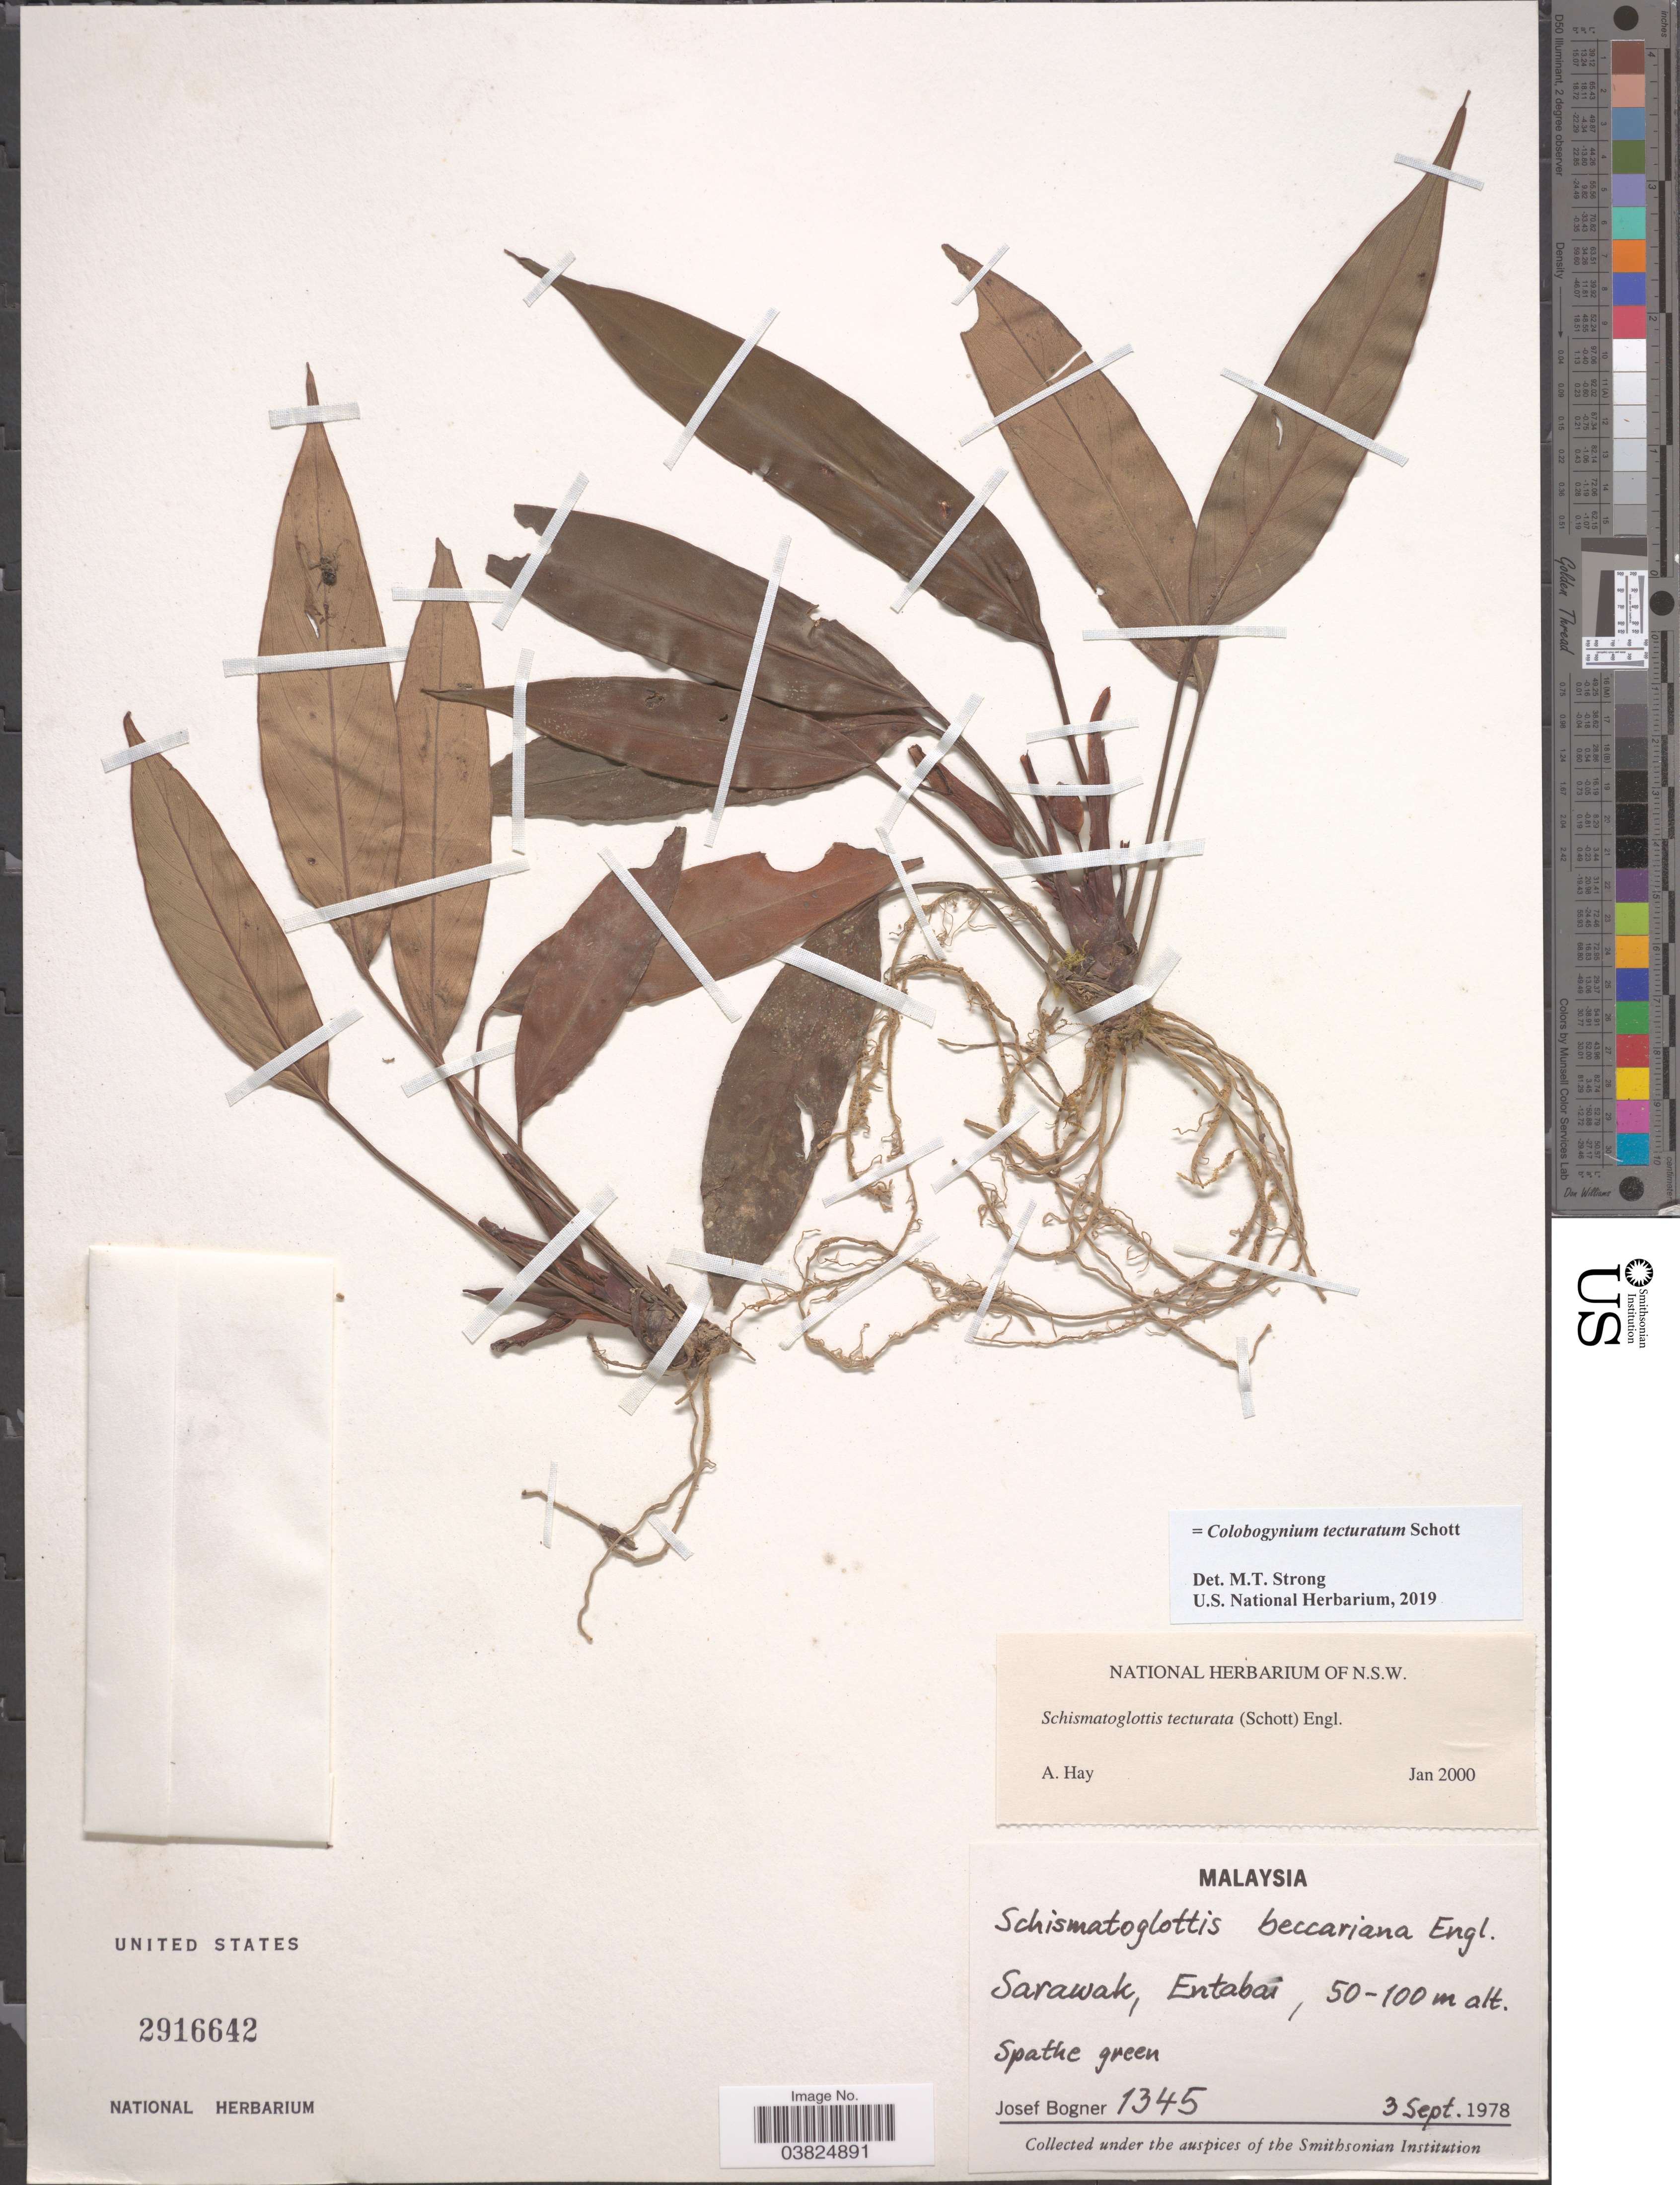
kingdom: Plantae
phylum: Tracheophyta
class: Liliopsida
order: Alismatales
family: Araceae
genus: Colobogynium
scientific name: Colobogynium tecturatum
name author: Schott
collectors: J. Bogner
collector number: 1345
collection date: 1978-09-03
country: Malaysia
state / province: Sarawak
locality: Entabai.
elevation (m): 50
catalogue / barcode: US 2916642